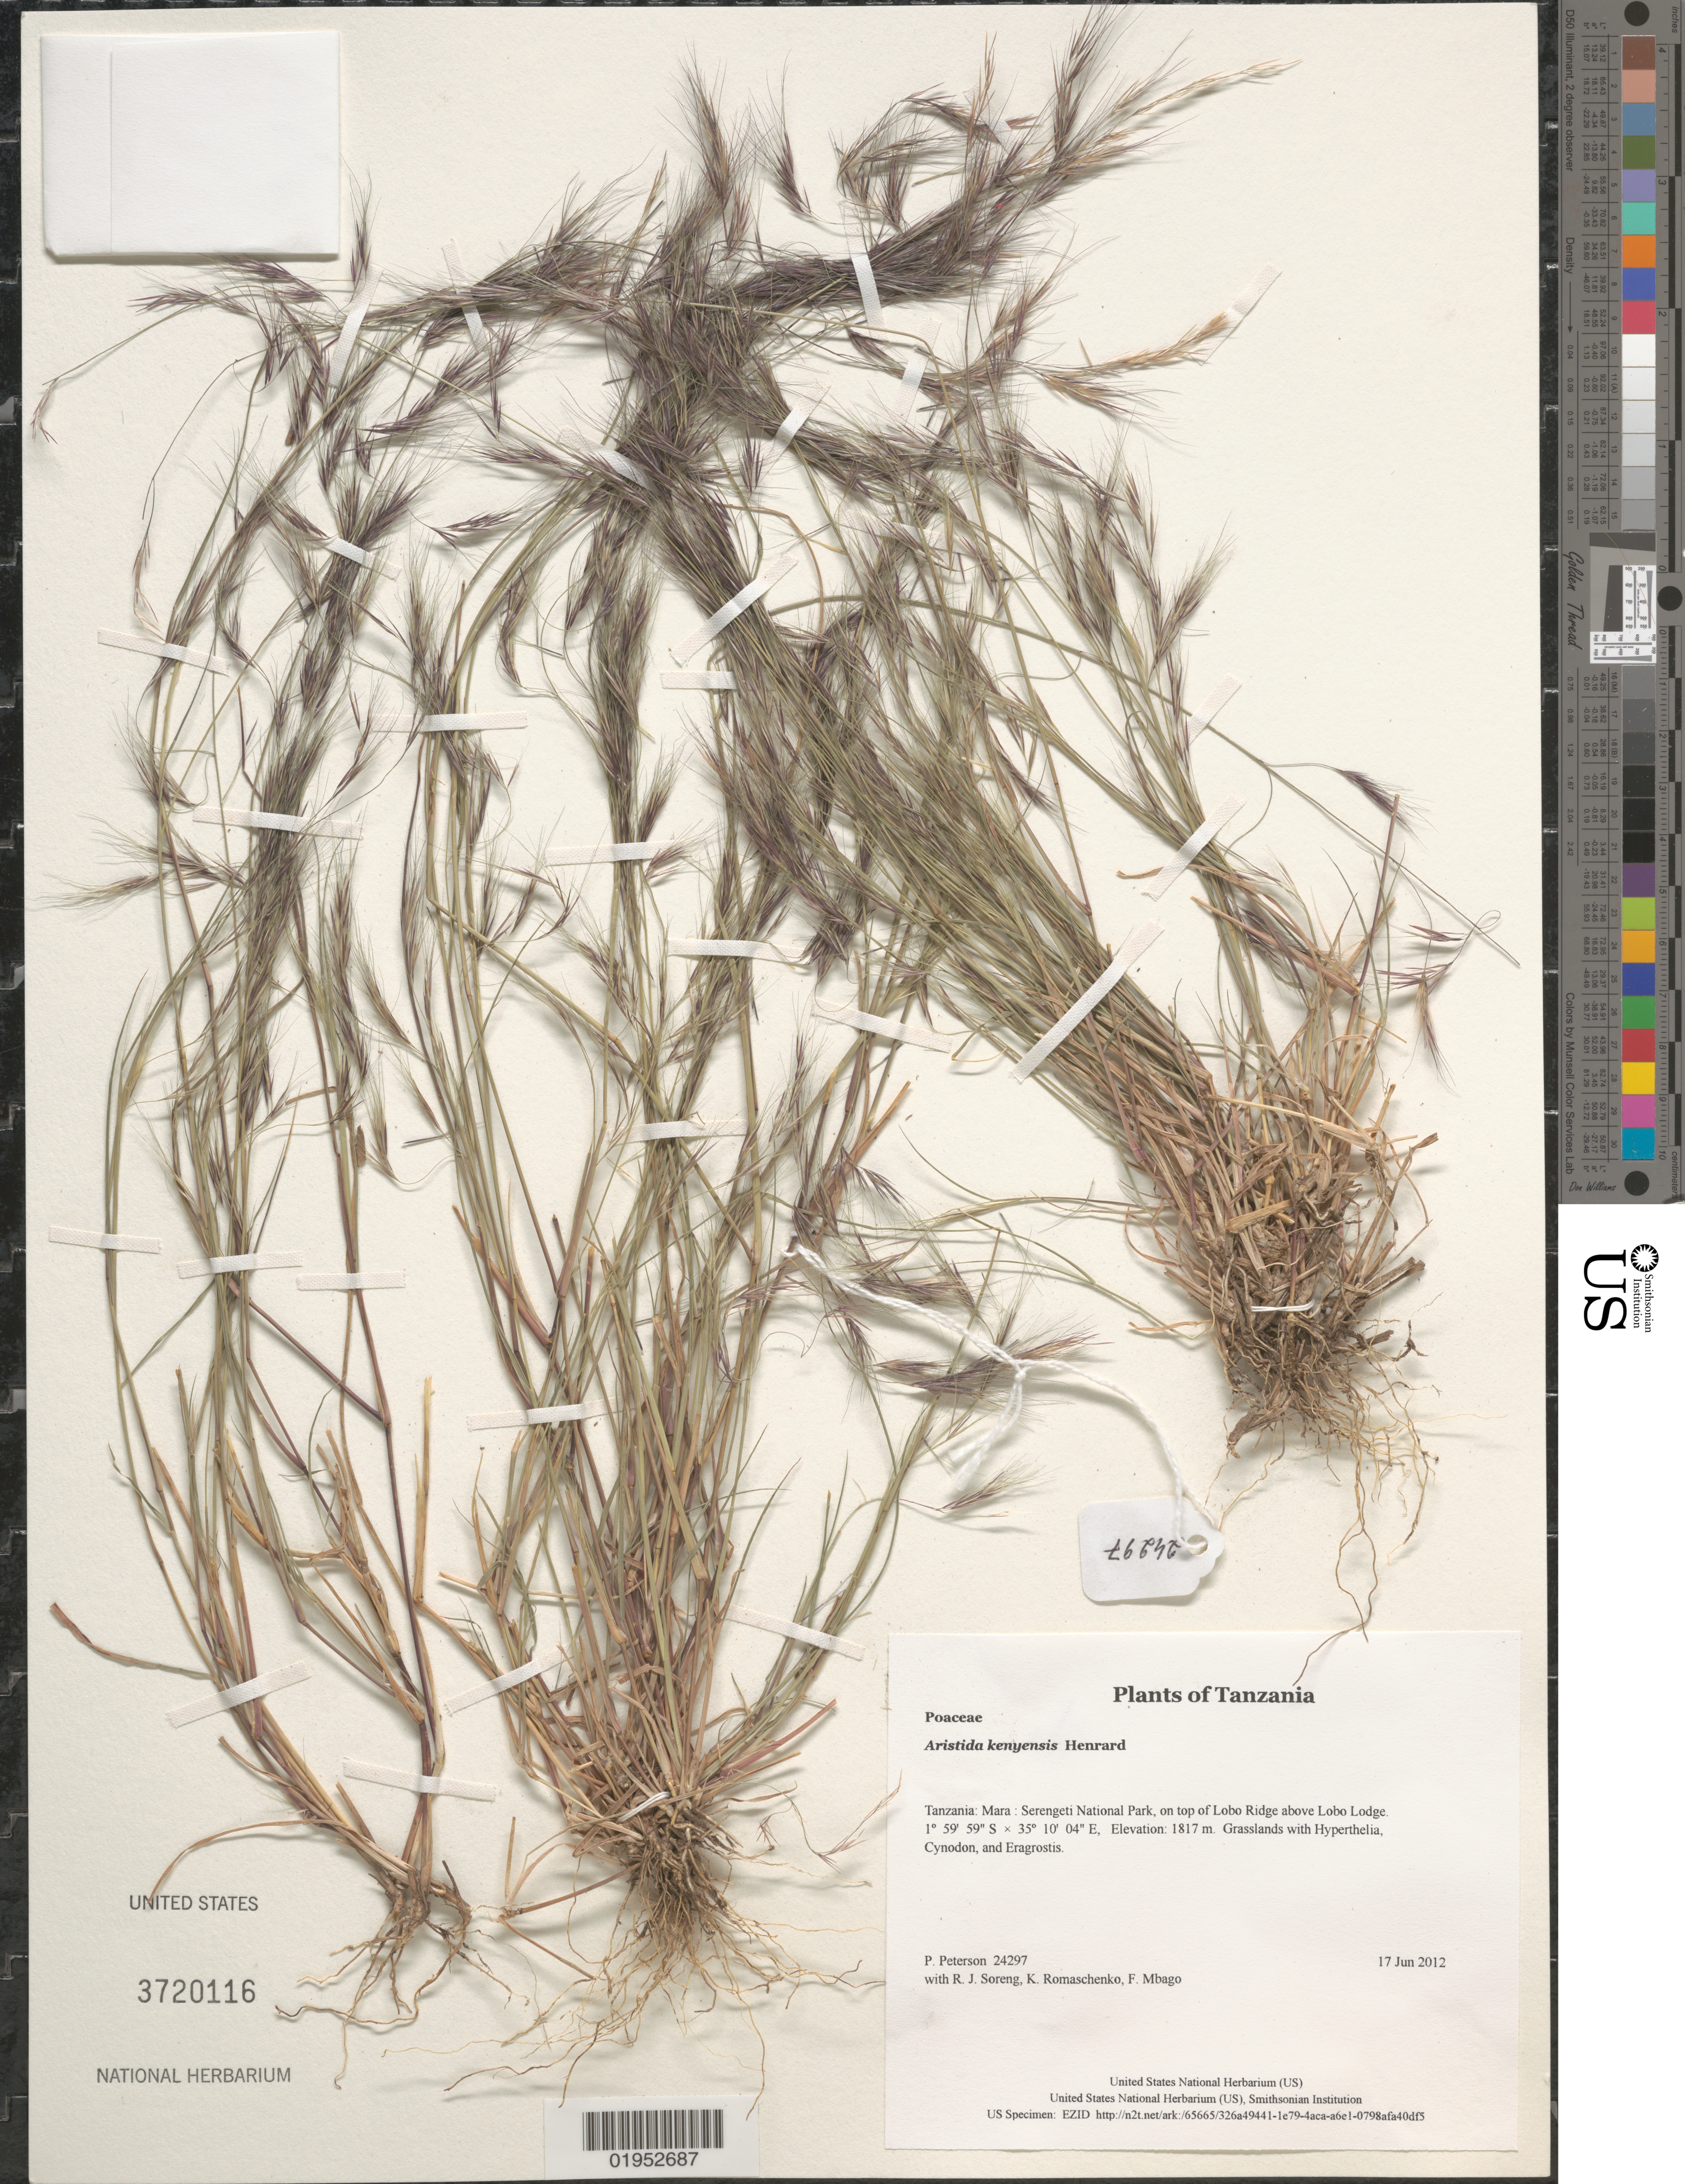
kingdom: Plantae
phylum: Tracheophyta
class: Liliopsida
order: Poales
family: Poaceae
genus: Aristida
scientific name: Aristida kenyensis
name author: Henr.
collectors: P. M. Peterson, R. J. Soreng, K. Romaschenko & F. Mbago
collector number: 24297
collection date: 2012-06-17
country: Tanzania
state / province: Mara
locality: Serengeti National Park, on top of Lobo Ridge above Lobo Lodge.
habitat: Grasslands with Hyperthelia, Cynodon, and Eragrostis.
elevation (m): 1817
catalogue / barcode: US 3720116